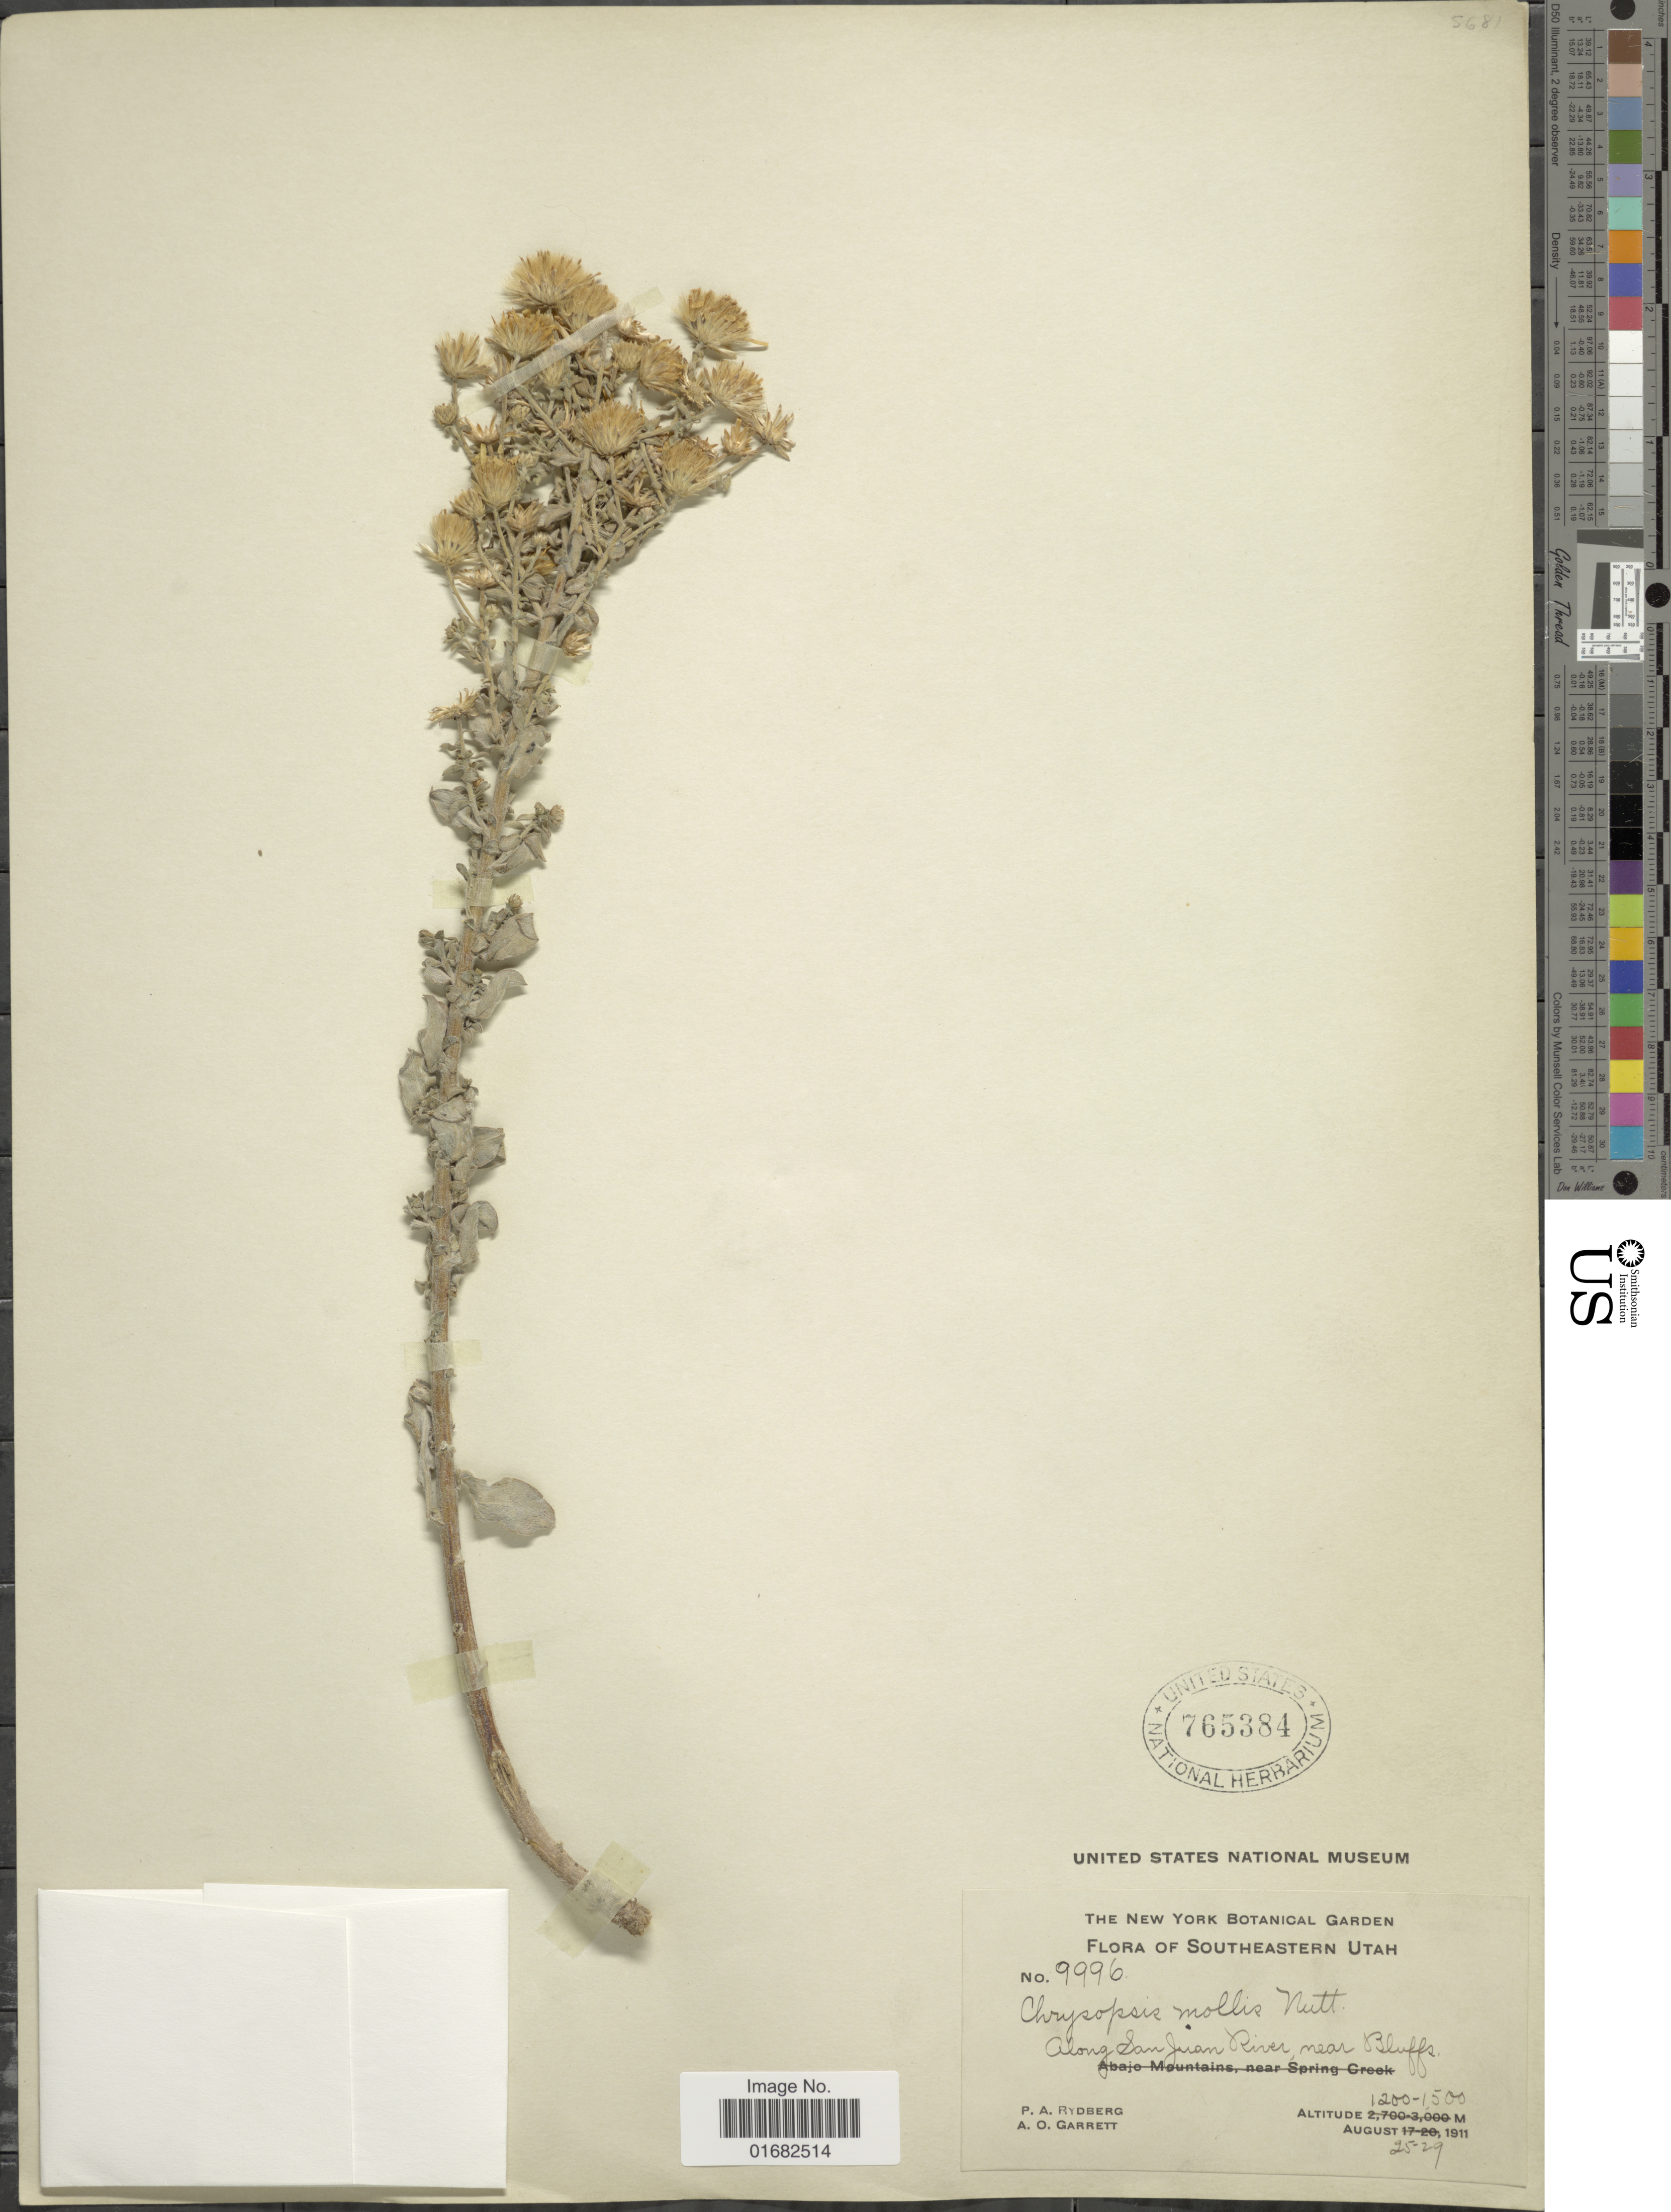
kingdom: Plantae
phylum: Tracheophyta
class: Magnoliopsida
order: Asterales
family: Asteraceae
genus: Heterotheca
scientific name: Heterotheca mollis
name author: Nutt.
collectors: P. A. Rydberg & A. O. Garrett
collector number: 9996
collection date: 1911-08-25/1911-08-29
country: United States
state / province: Utah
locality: Southeastern Utah. Along San Juan River, near Bluffs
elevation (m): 1200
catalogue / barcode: US 765384